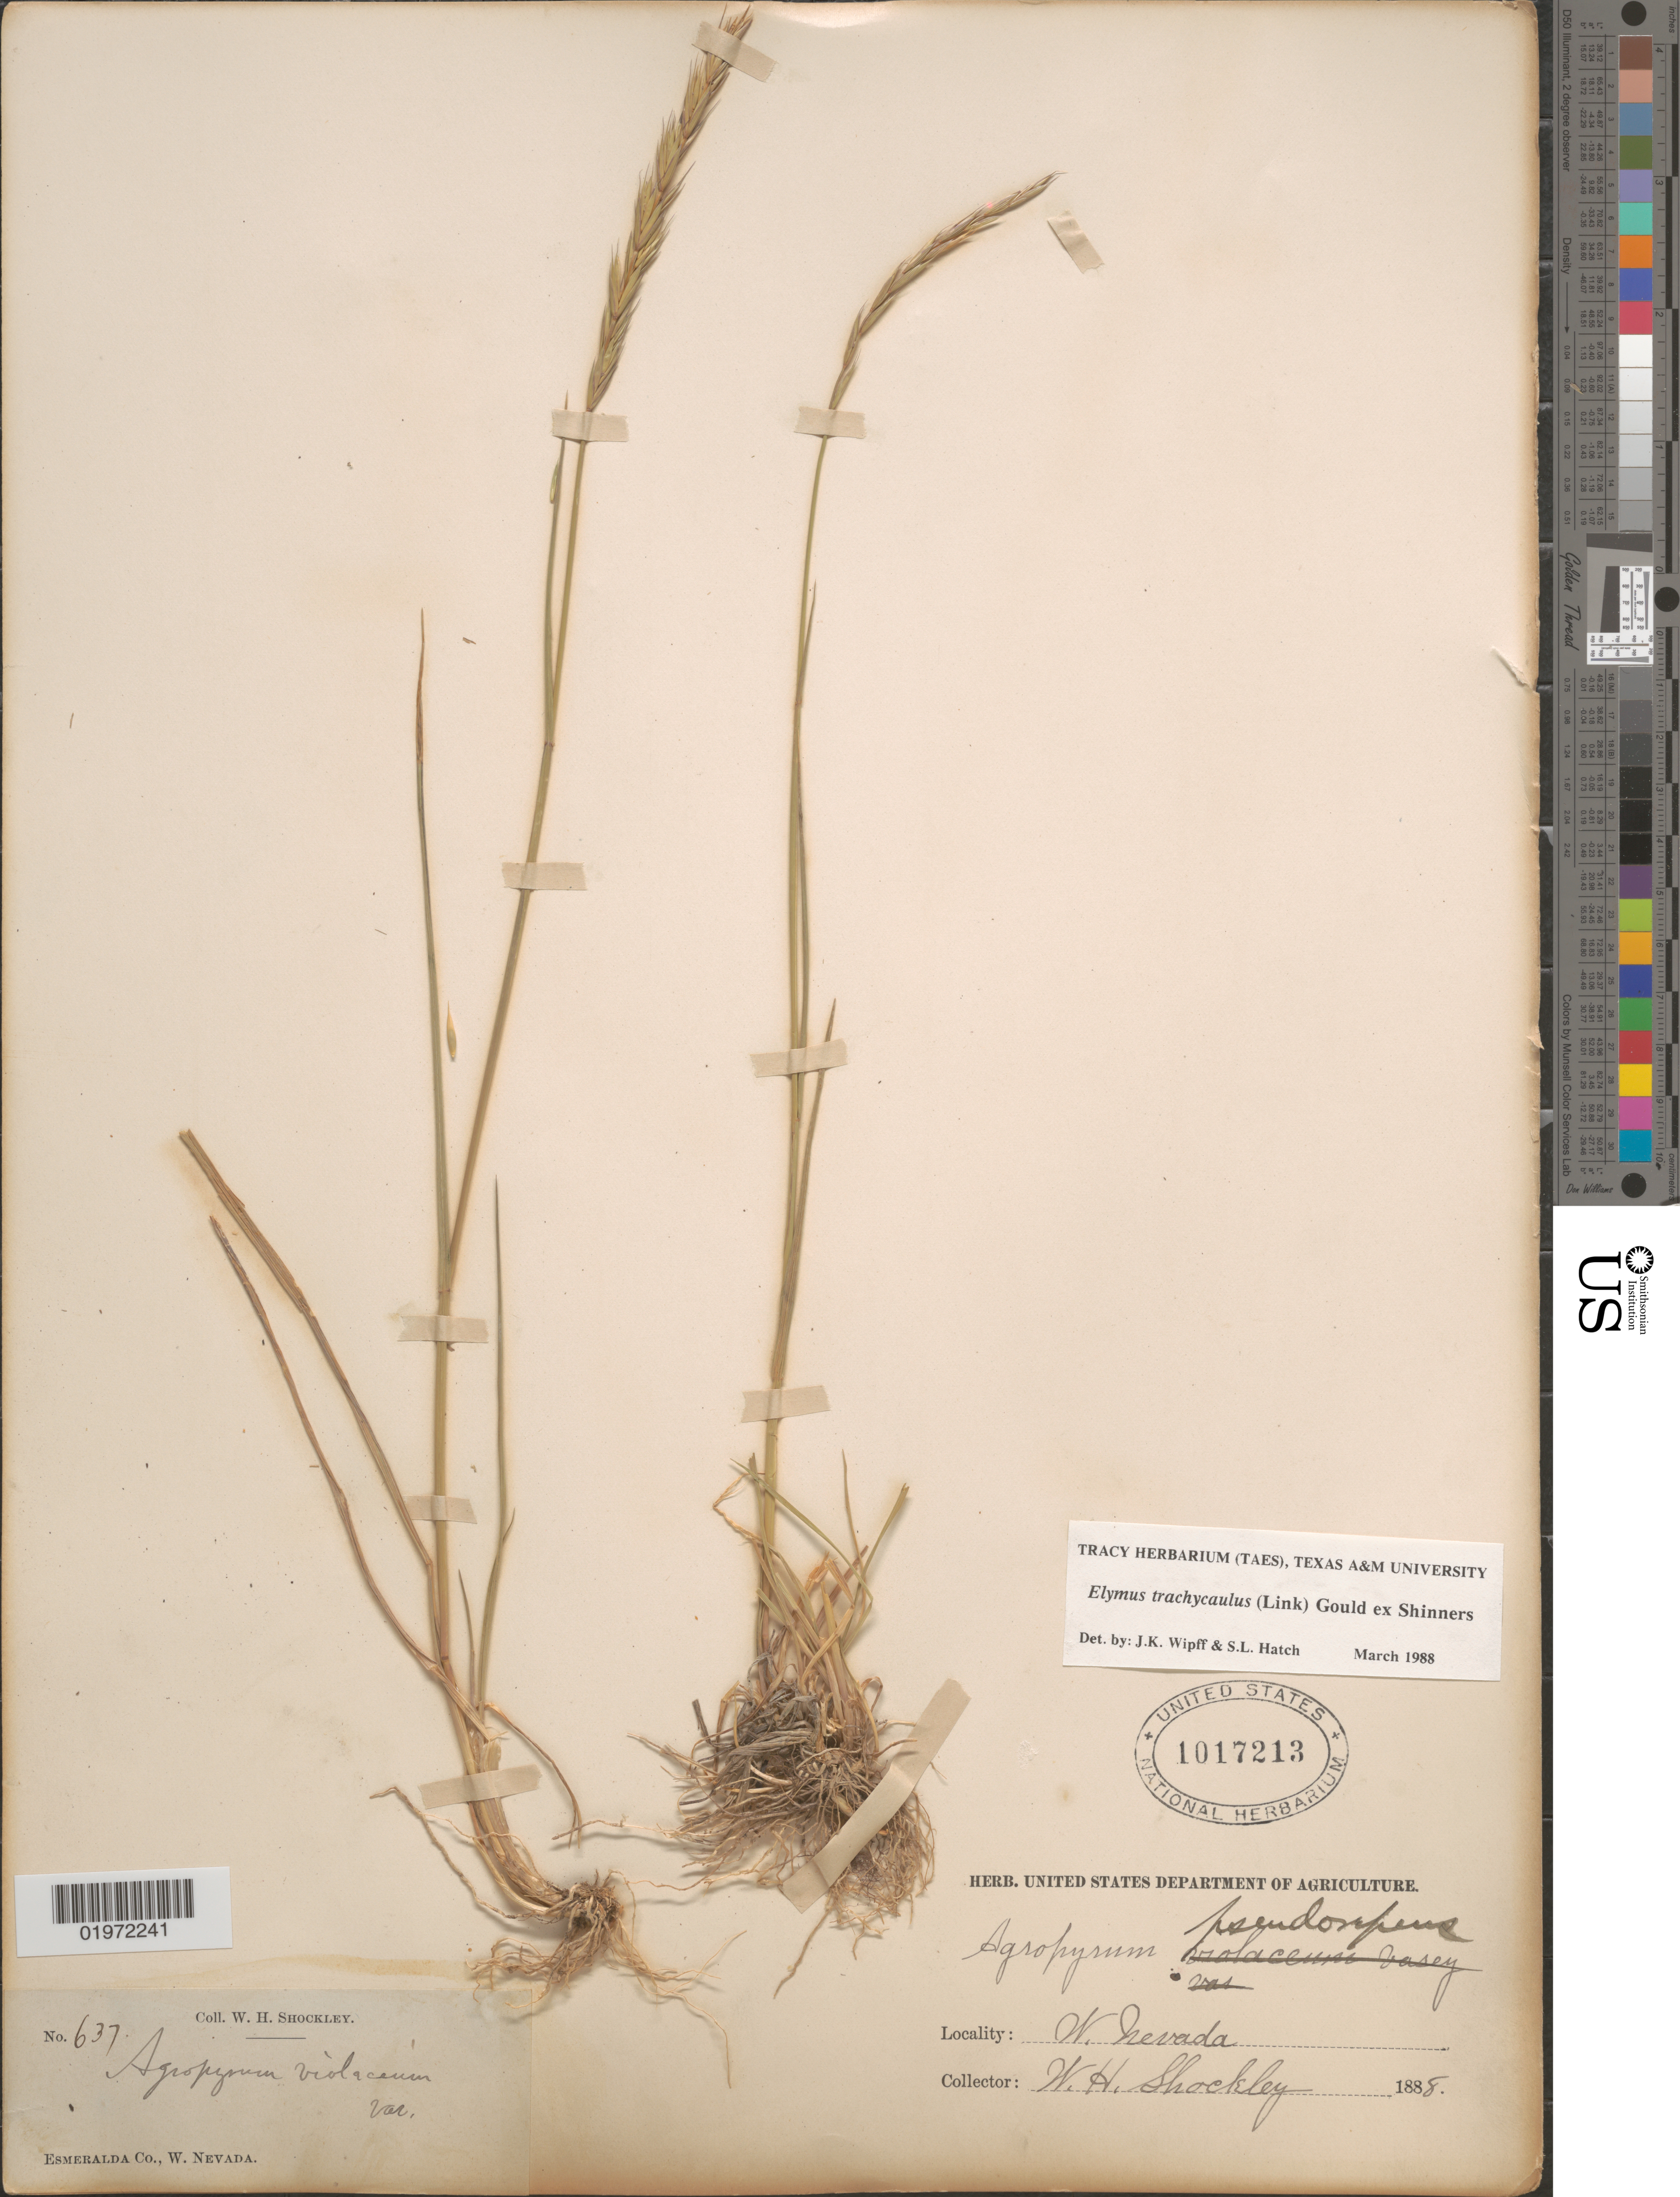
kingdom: Plantae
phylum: Tracheophyta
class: Liliopsida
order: Poales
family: Poaceae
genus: Elymus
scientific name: Elymus trachycaulus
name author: (Link) Gould ex Shinners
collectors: W. Shockley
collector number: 637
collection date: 1888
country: United States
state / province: Nevada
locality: Esmeralda Co., W. Nevada.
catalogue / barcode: US 1017213